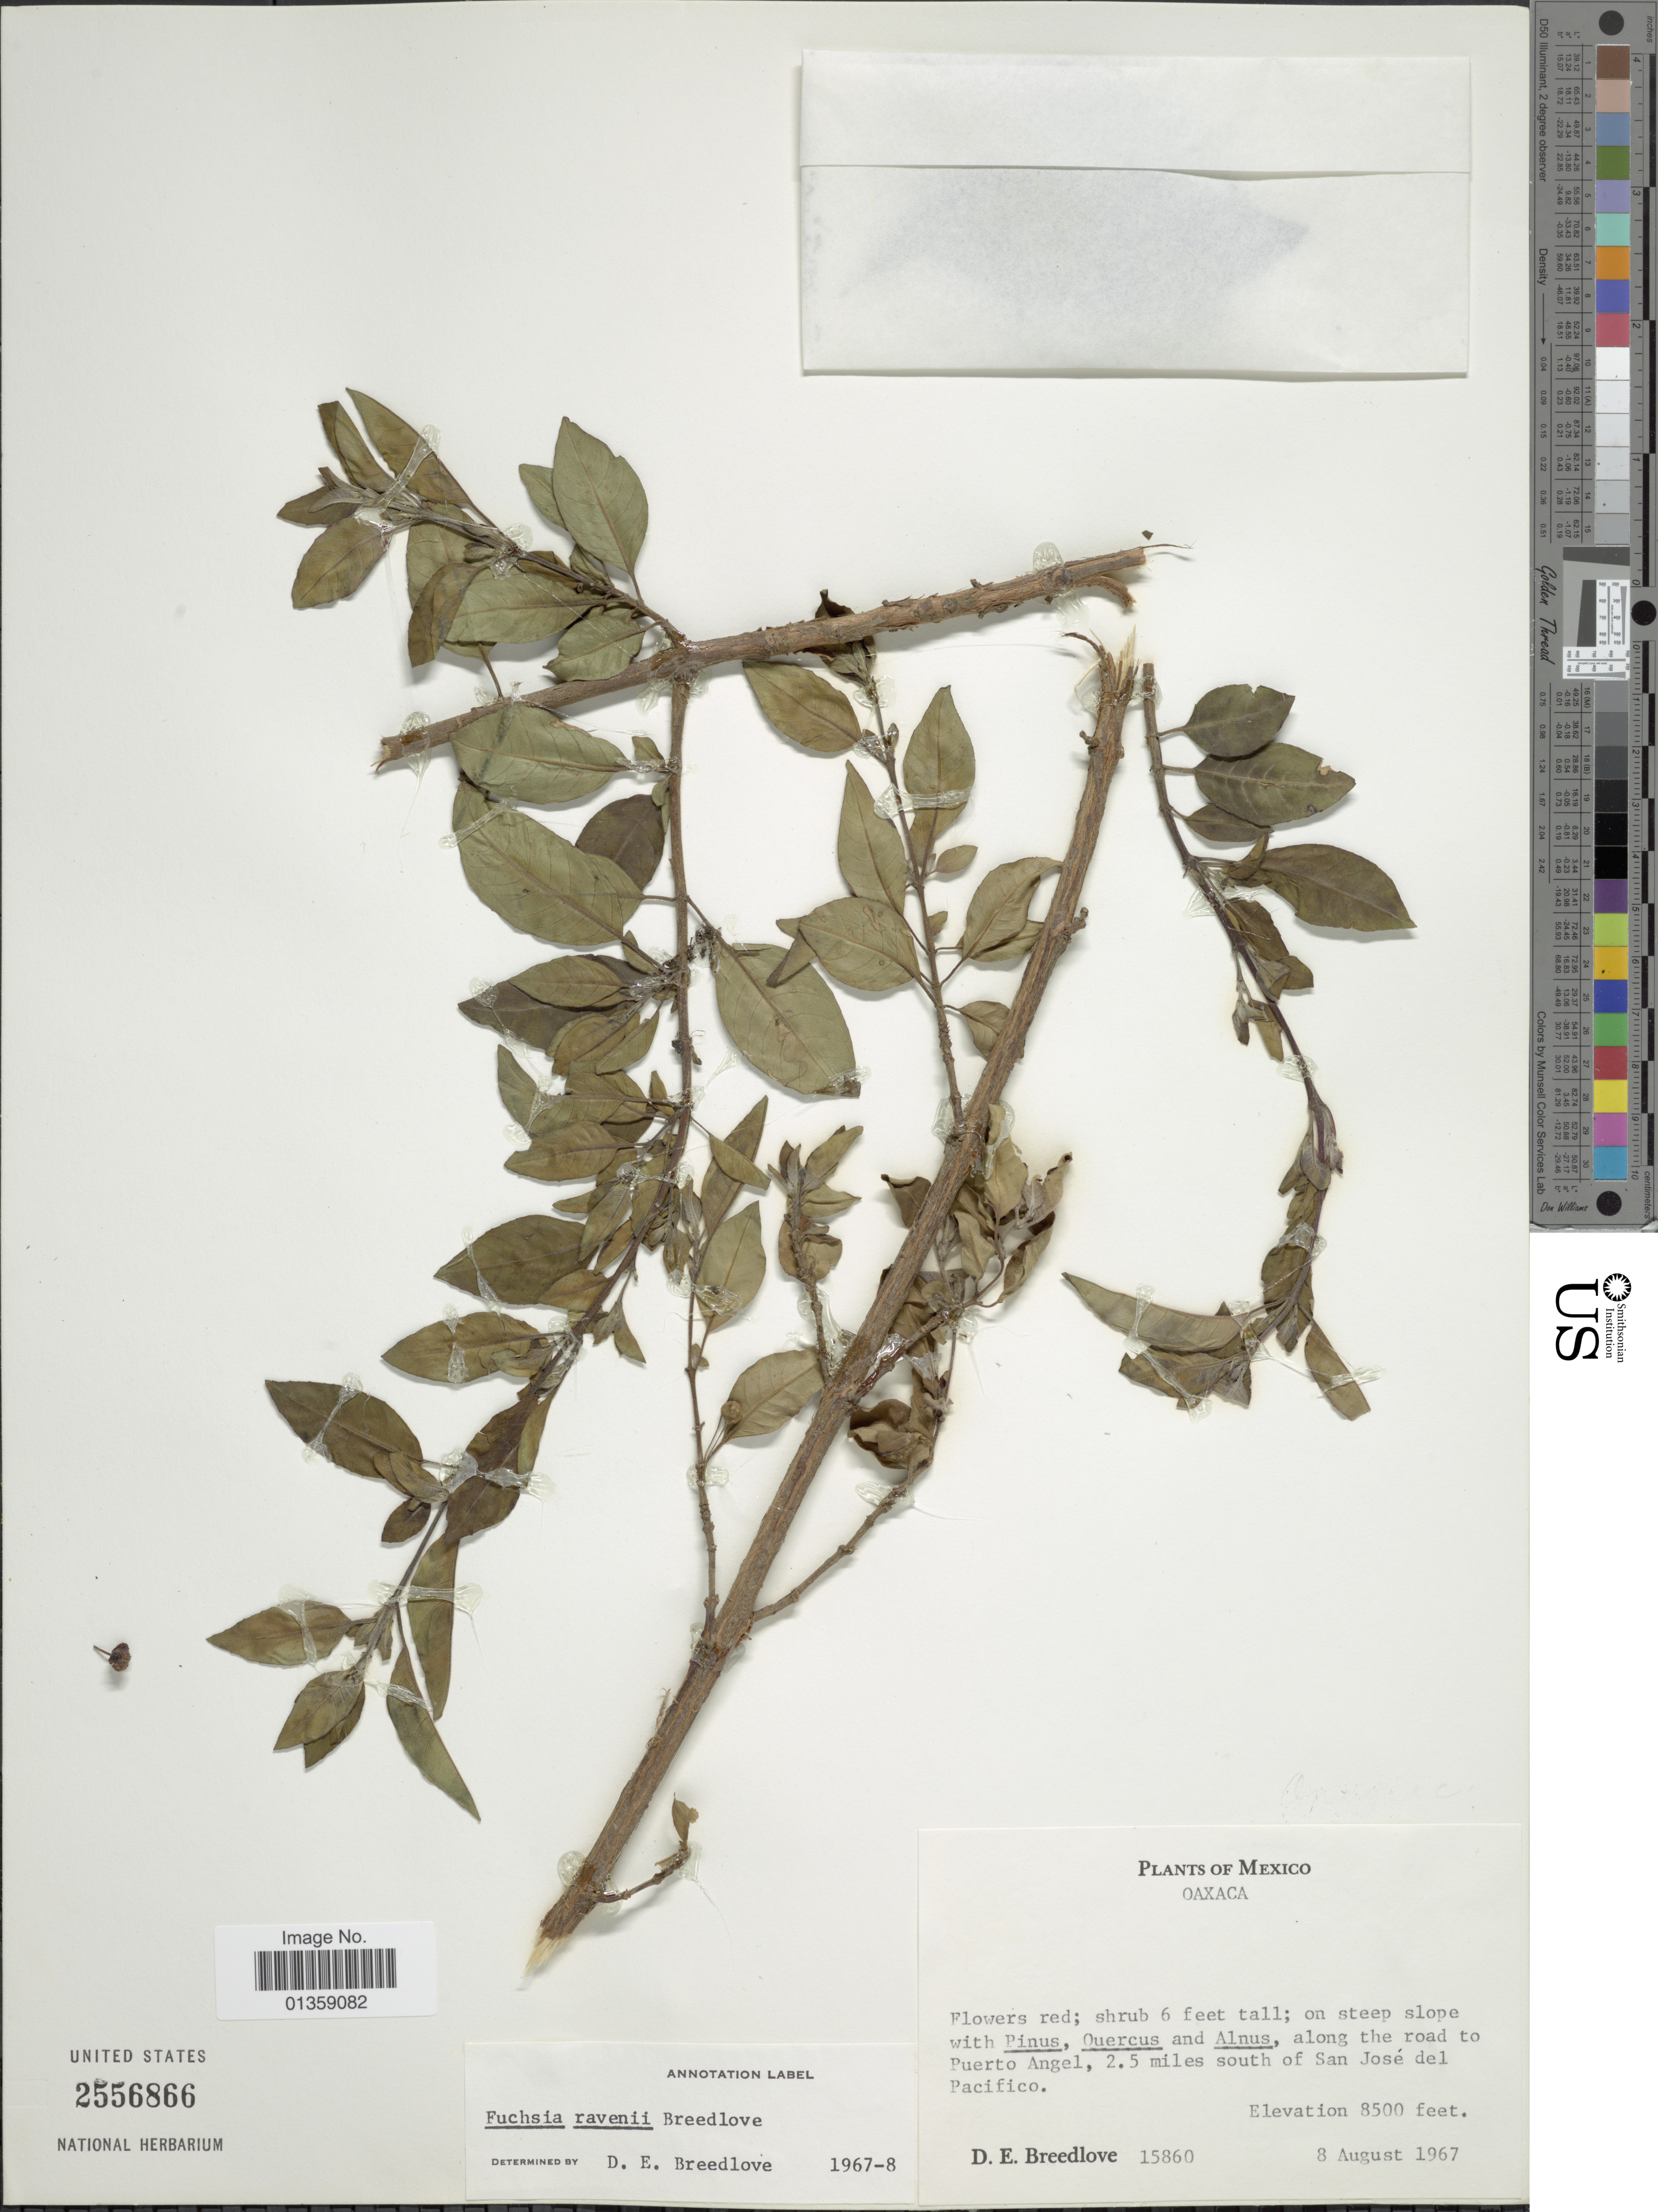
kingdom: Plantae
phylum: Tracheophyta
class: Magnoliopsida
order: Myrtales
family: Onagraceae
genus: Fuchsia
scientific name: Fuchsia ravenii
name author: Breedlove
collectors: D. E. Breedlove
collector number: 15860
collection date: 1967-08-08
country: Mexico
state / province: Oaxaca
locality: Along the road to Puerto Angel, 2.5 miles south of San José del Pacifico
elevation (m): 2591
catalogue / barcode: US 2556866